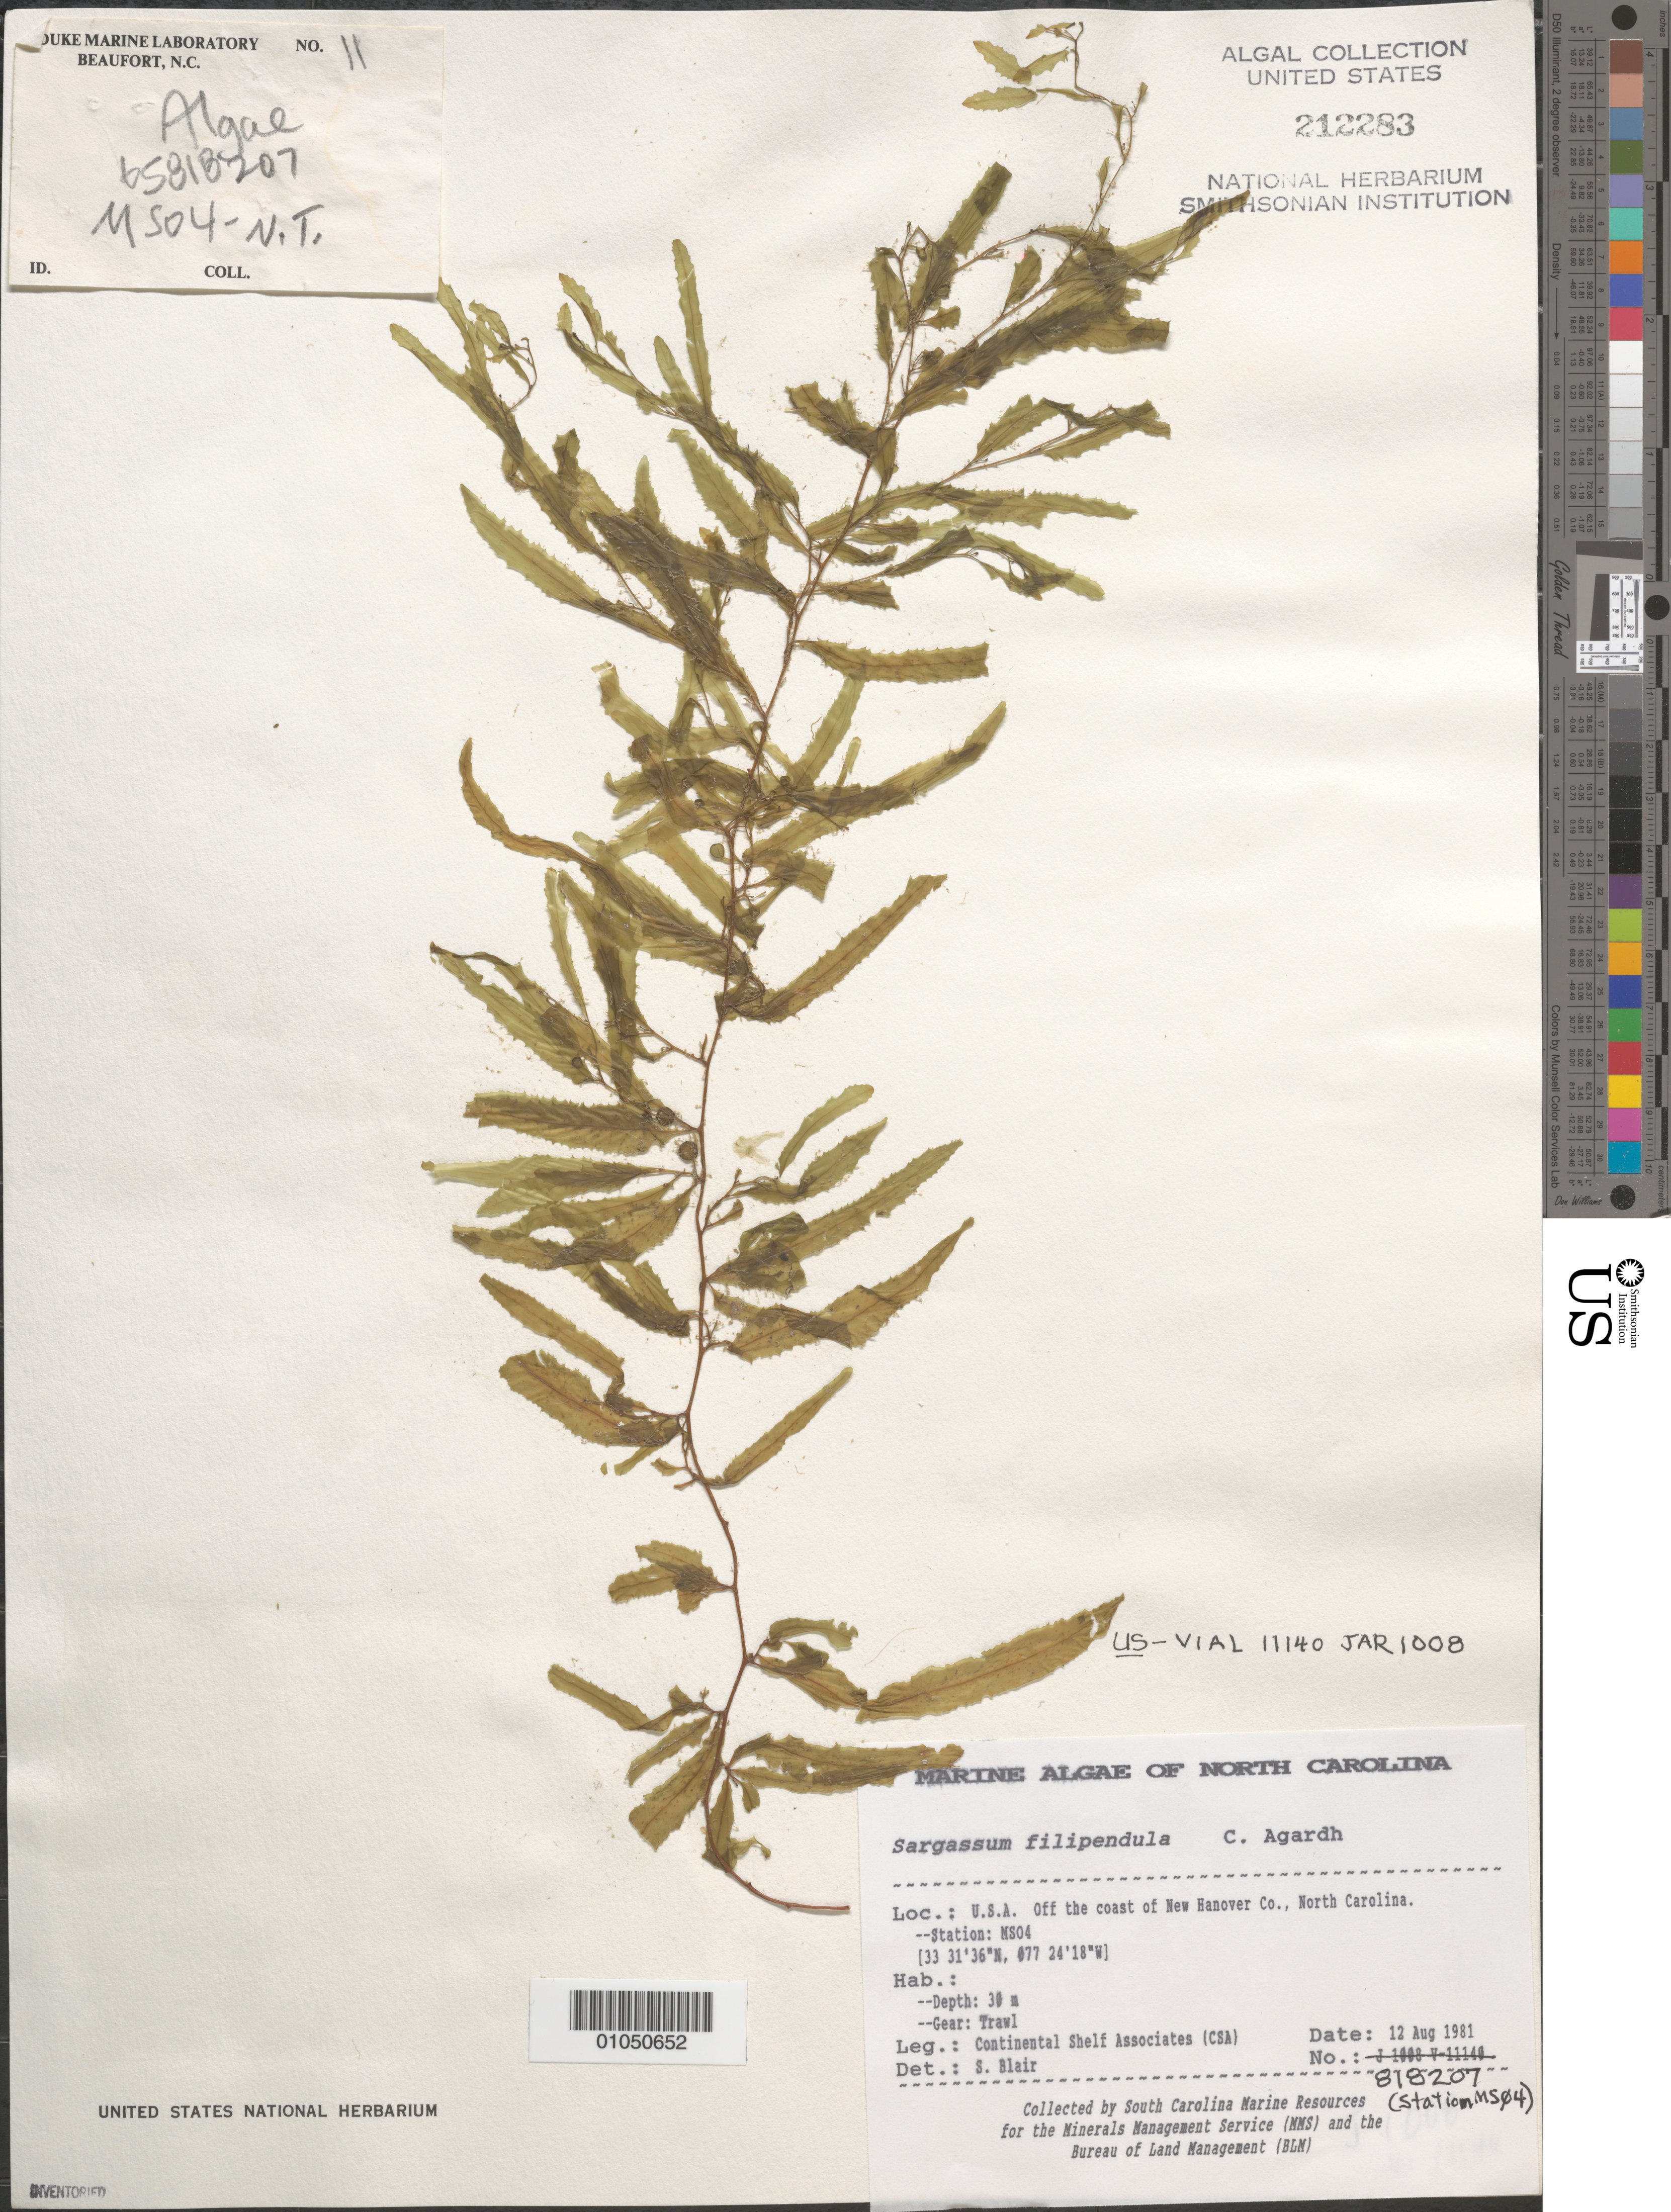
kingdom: Chromista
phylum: Ochrophyta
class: Phaeophyceae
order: Fucales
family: Sargassaceae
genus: Sargassum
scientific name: Sargassum filipendula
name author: C. Agardh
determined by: Blair, S. M.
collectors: Continental Shelf Associates for the MMS/BLM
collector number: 818207 Station MS04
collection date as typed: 12 Aug 1981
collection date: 1981-08-12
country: United States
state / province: North Carolina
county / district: New Hanover County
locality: Off coast of New Hanover County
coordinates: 33 31'36"N, 077 24'18"W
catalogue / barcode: US 212283